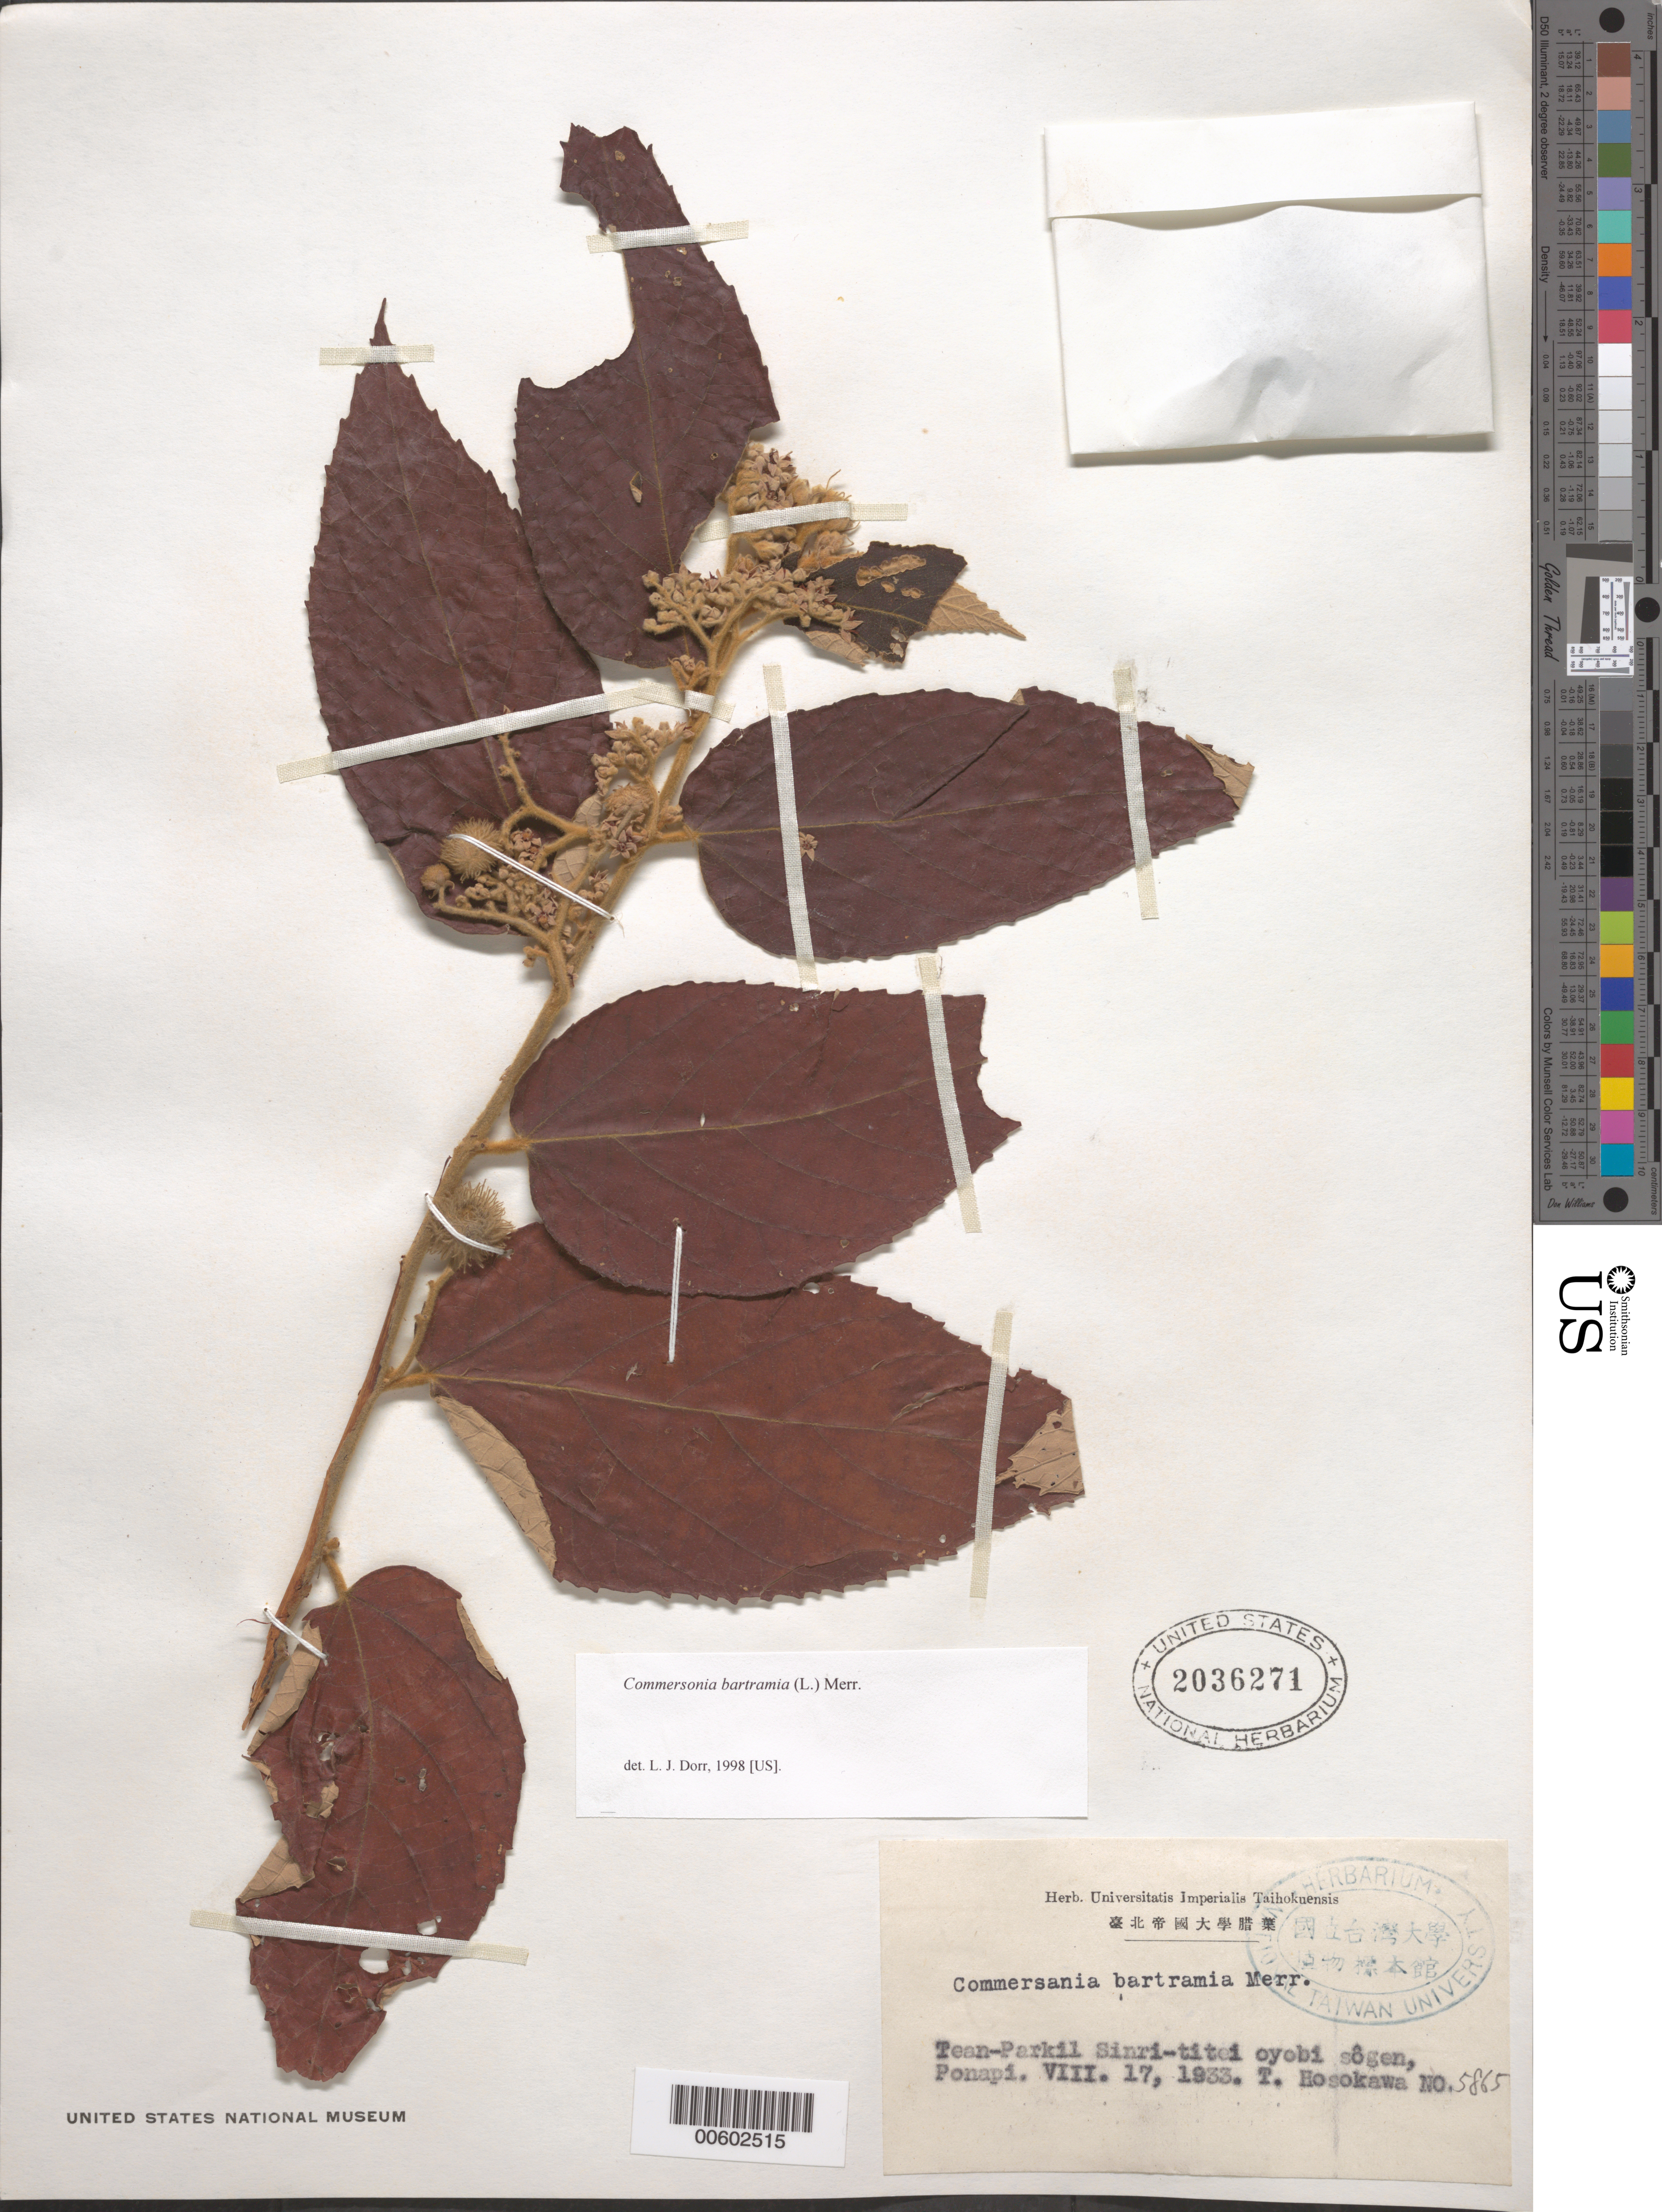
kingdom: Plantae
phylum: Tracheophyta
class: Magnoliopsida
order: Malvales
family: Malvaceae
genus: Commersonia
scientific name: Commersonia bartramia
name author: (L.) Merr.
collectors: T. Hosakawa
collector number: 5865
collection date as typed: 17 Aug 1933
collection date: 1933-08-17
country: Micronesia, Federated States of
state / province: Pohnpei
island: Pohnpei [Ponape]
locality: Tean-Parkil Sinri-titei oyobi sôgen. [Pohnpei = Ponape]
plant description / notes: US, MO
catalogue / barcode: US 2036271